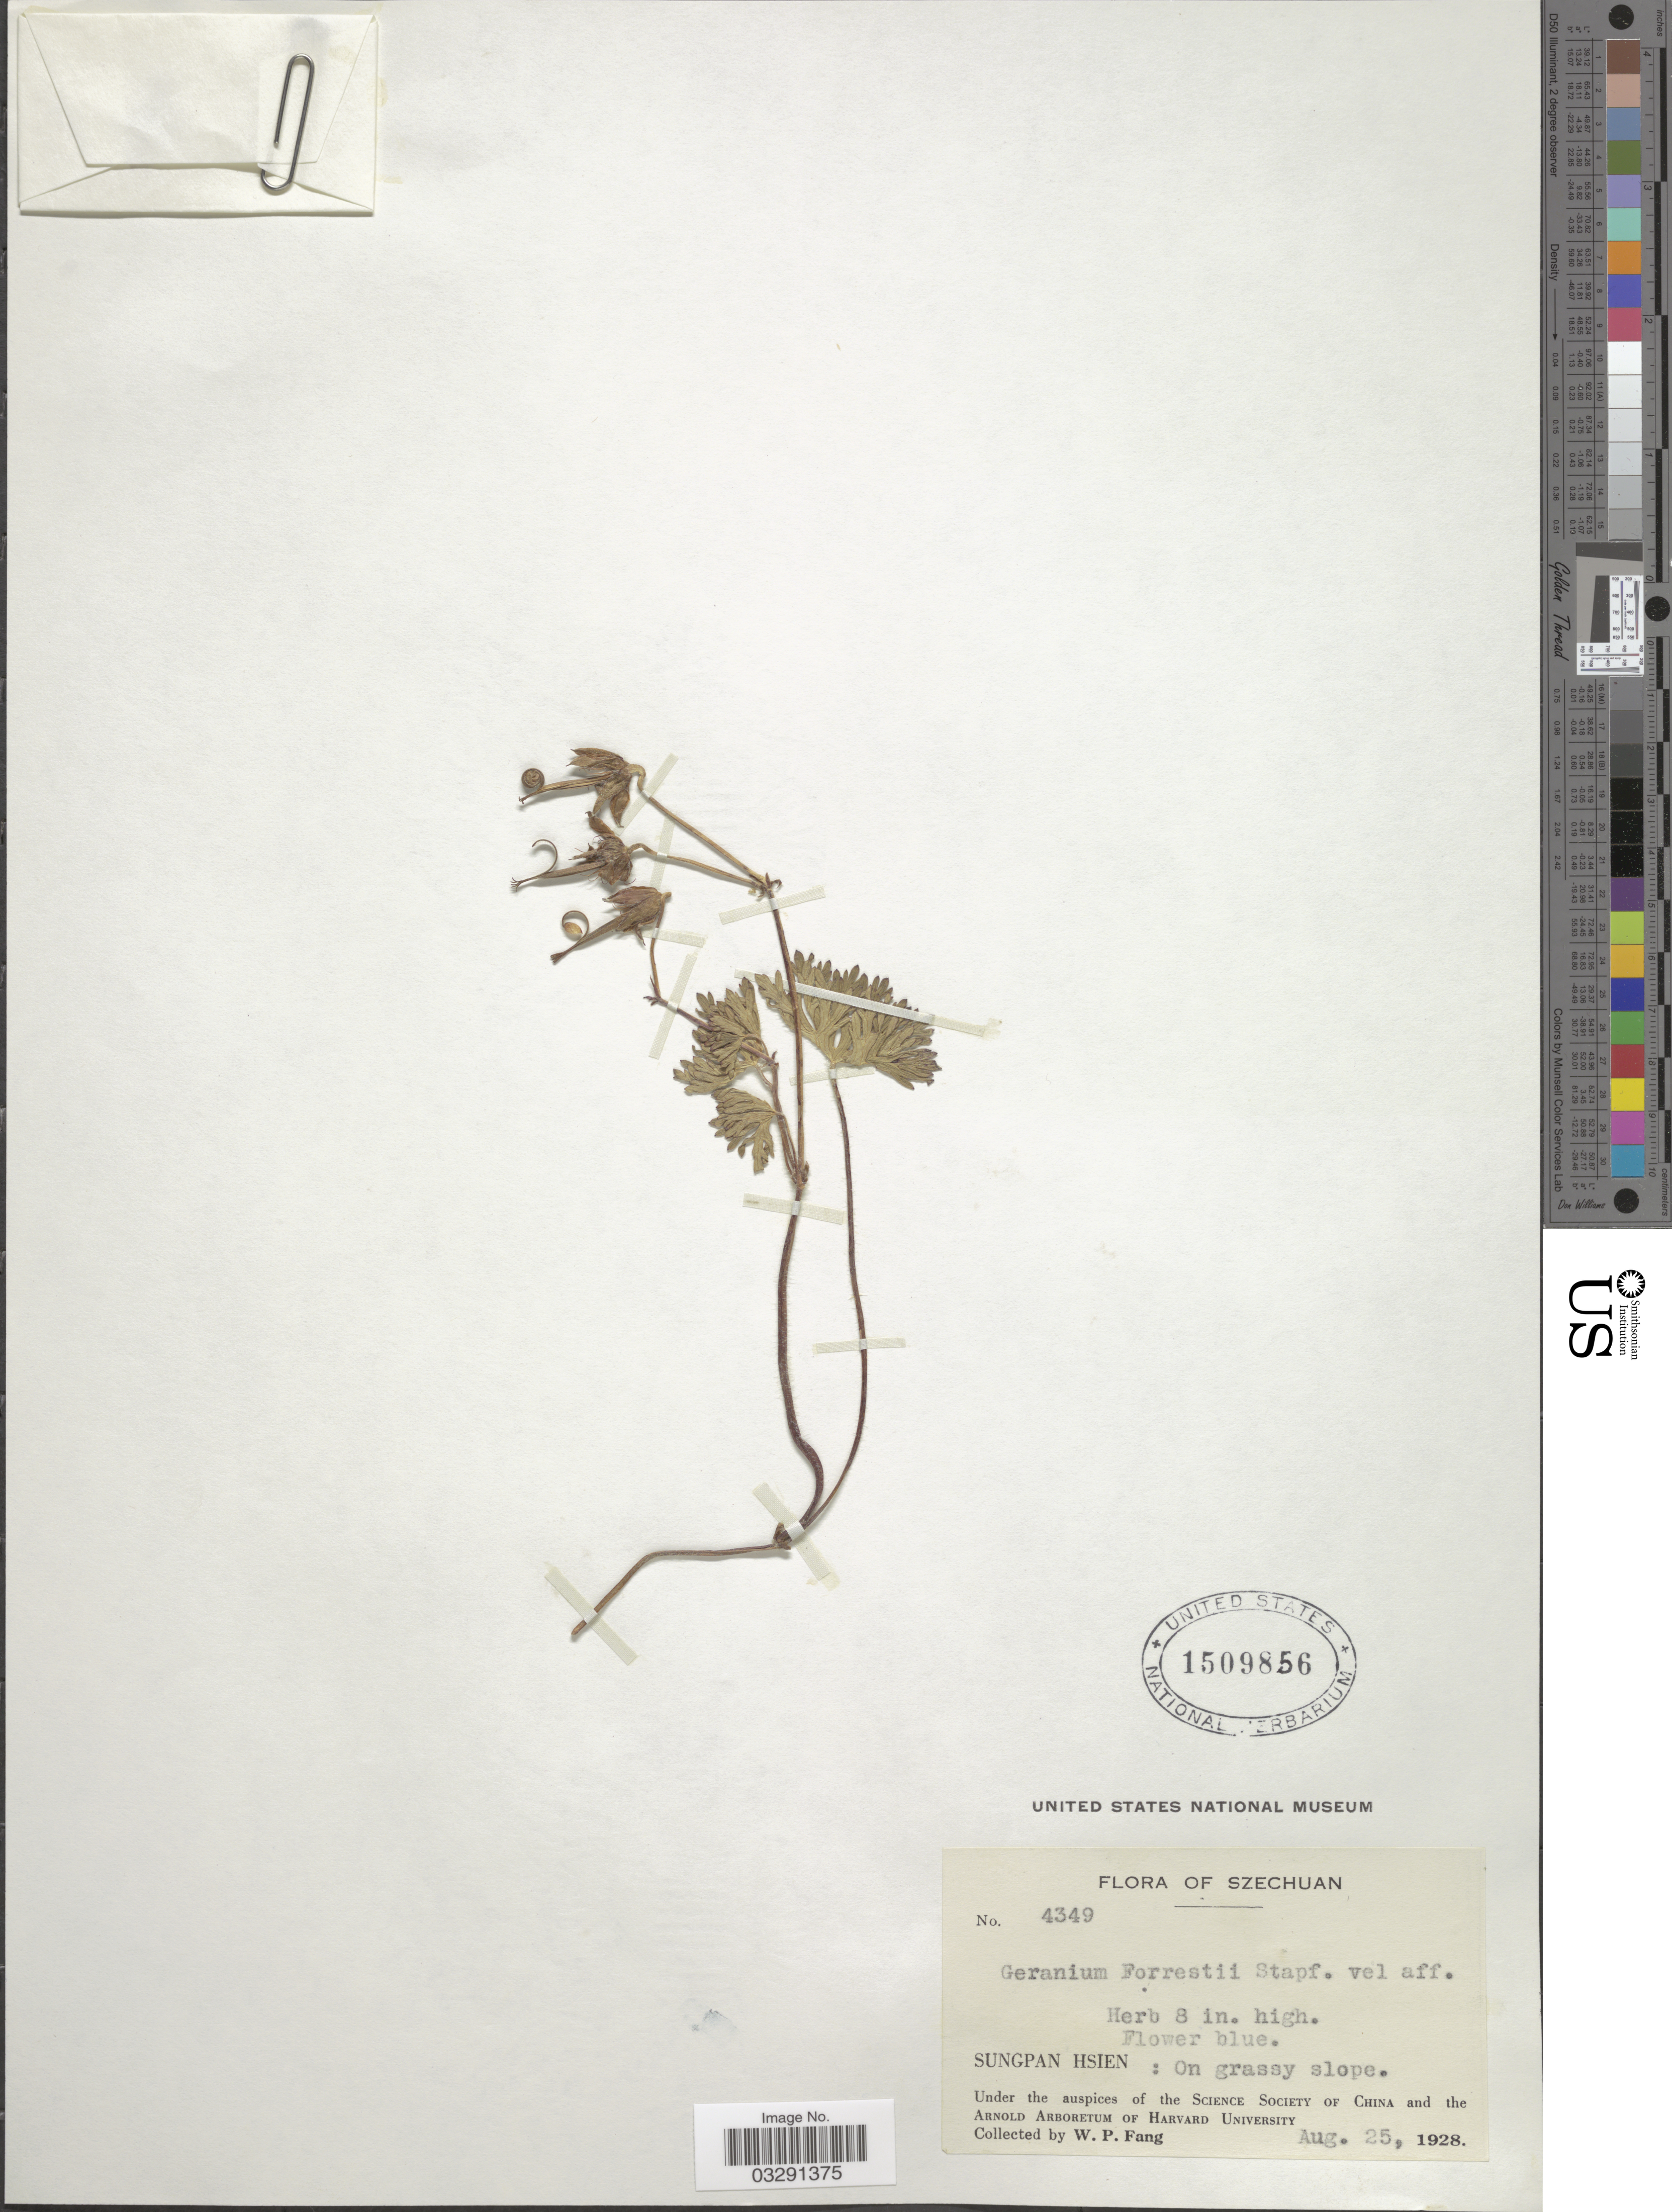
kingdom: Plantae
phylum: Tracheophyta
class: Magnoliopsida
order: Geraniales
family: Geraniaceae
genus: Geranium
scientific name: Geranium stapfianum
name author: Hand.-Mazz.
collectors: W. P. Fang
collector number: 4349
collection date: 1928-08-25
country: China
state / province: Sichuan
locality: Szechuan, Sungpan Hsien: On grassy slope.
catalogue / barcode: US 1509856